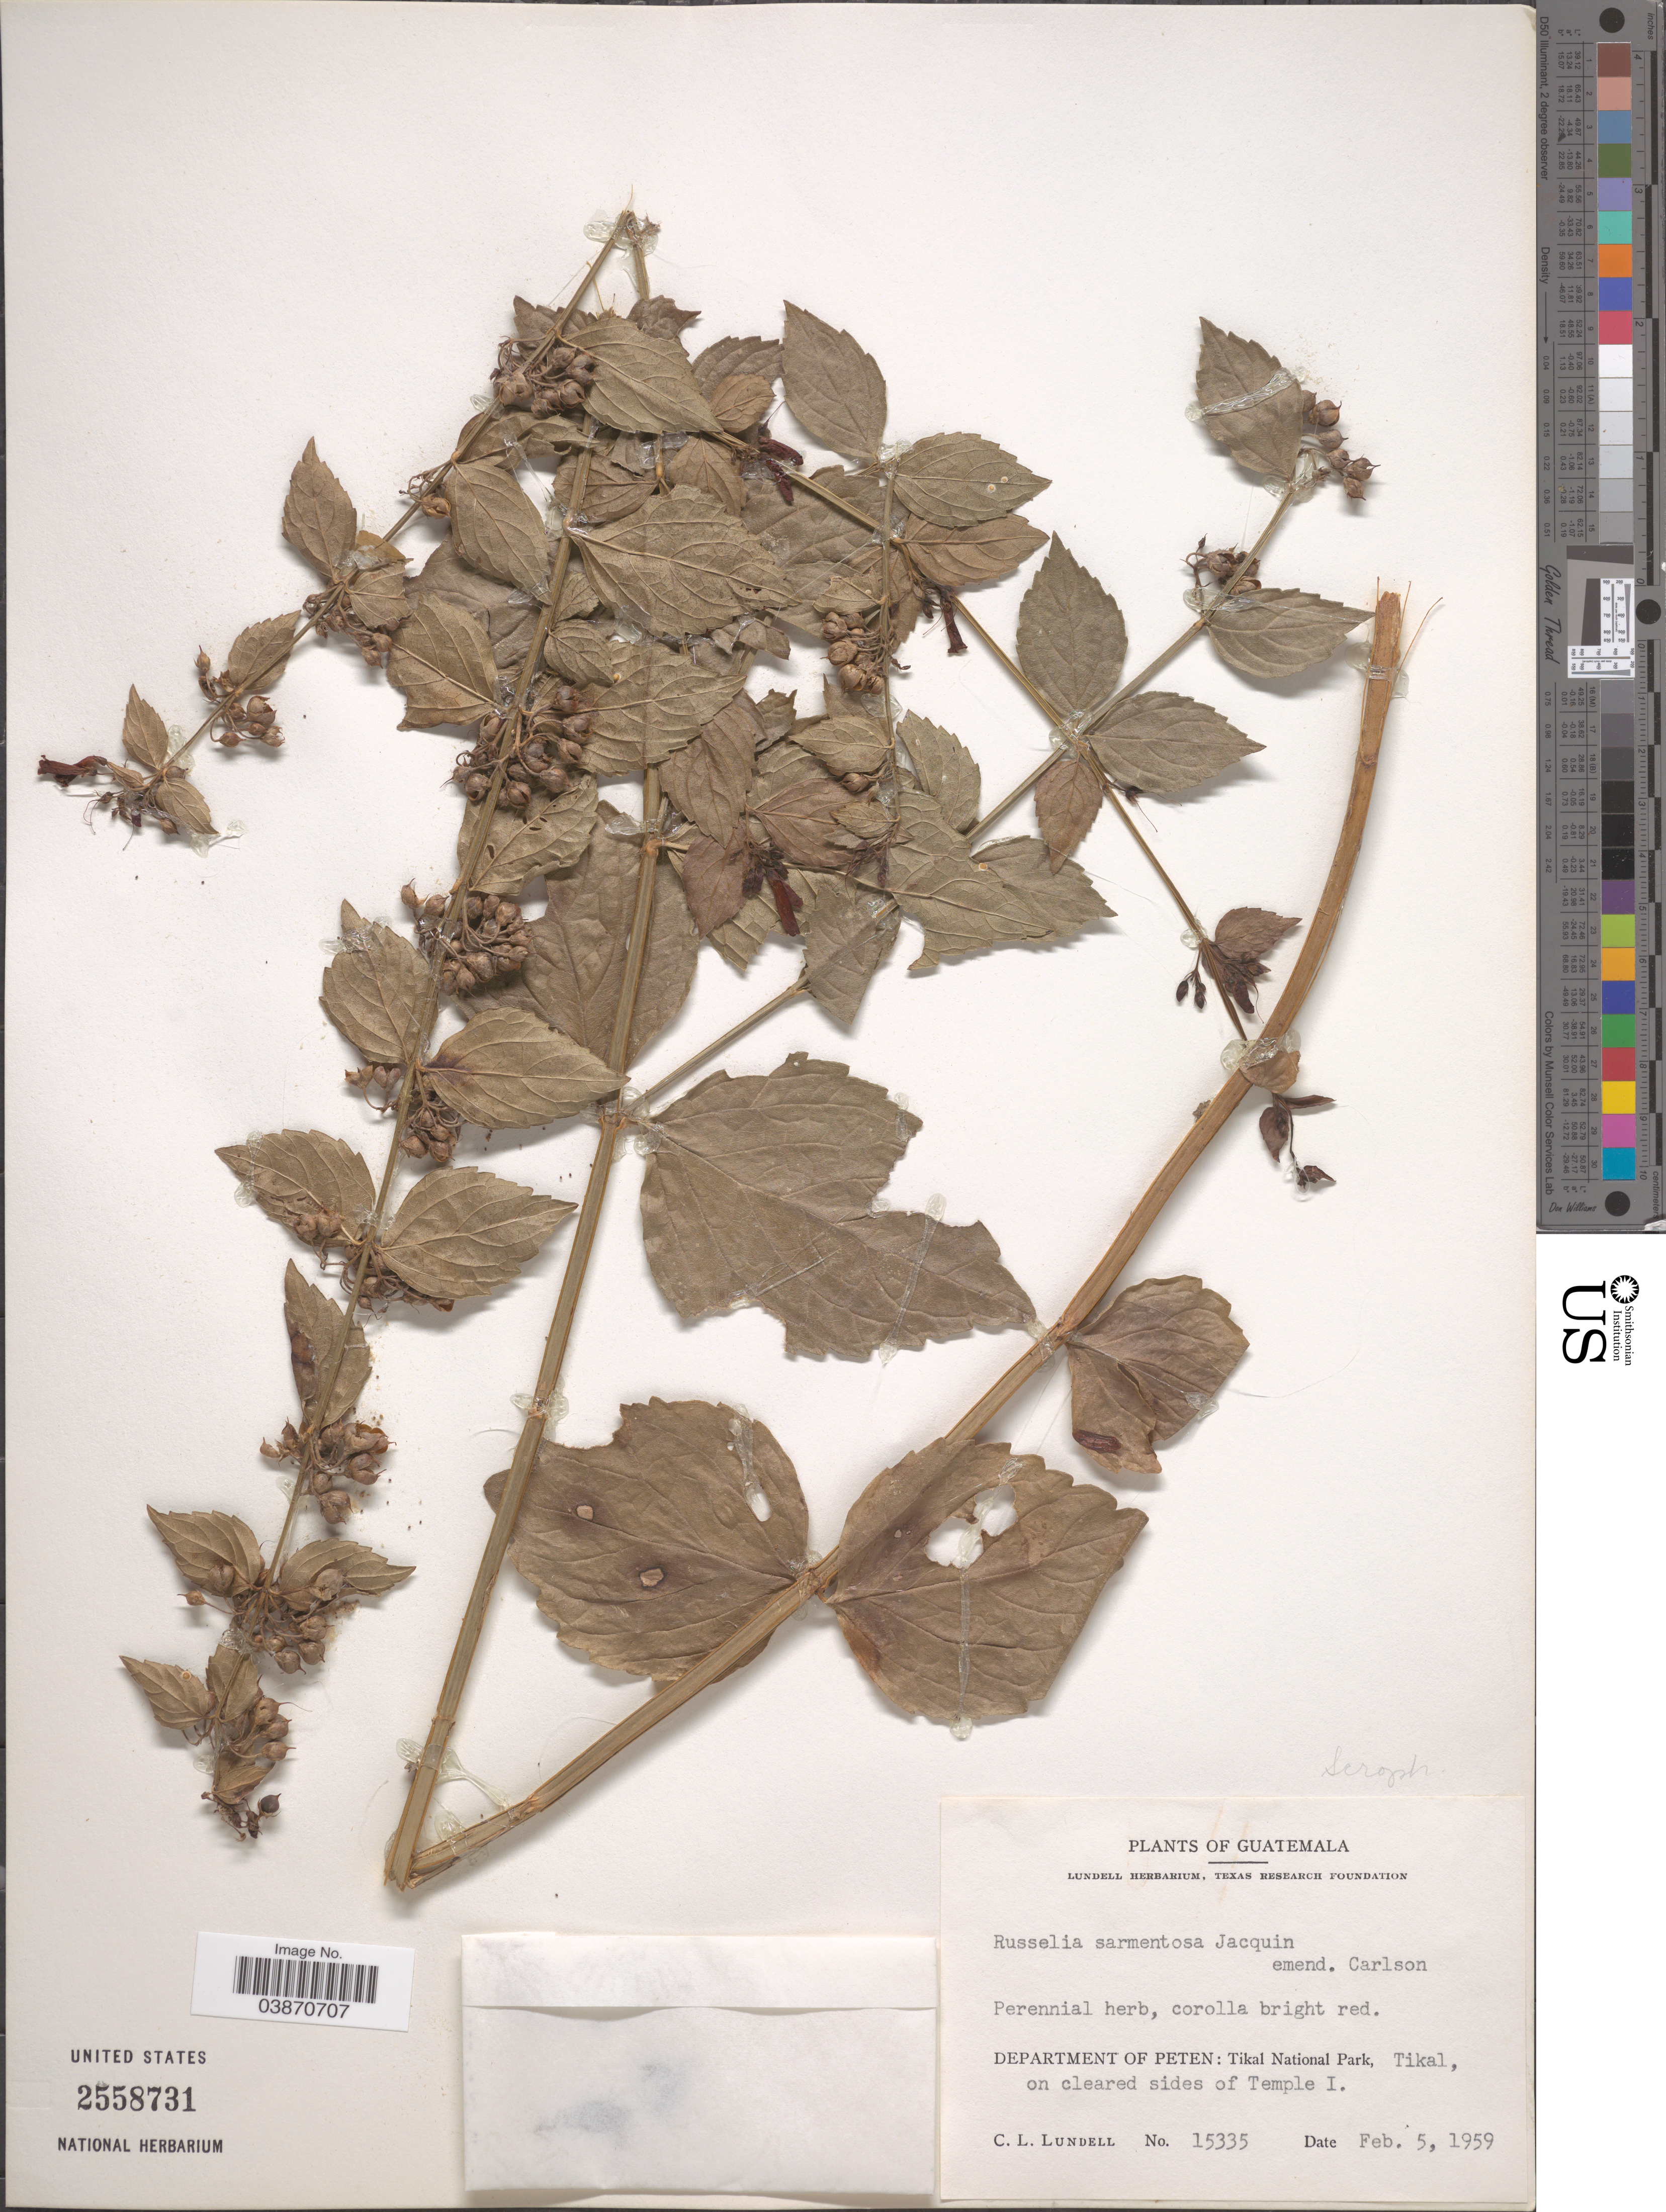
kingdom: Plantae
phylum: Tracheophyta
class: Magnoliopsida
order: Lamiales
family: Plantaginaceae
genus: Russelia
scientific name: Russelia sarmentosa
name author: Jacq.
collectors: C. L. Lundell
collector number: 15335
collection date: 1959-02-05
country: Guatemala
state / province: El Peten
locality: Department of Peten: Tikal National Park, Tikal, on cleared sides of Temple I.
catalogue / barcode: US 2558731